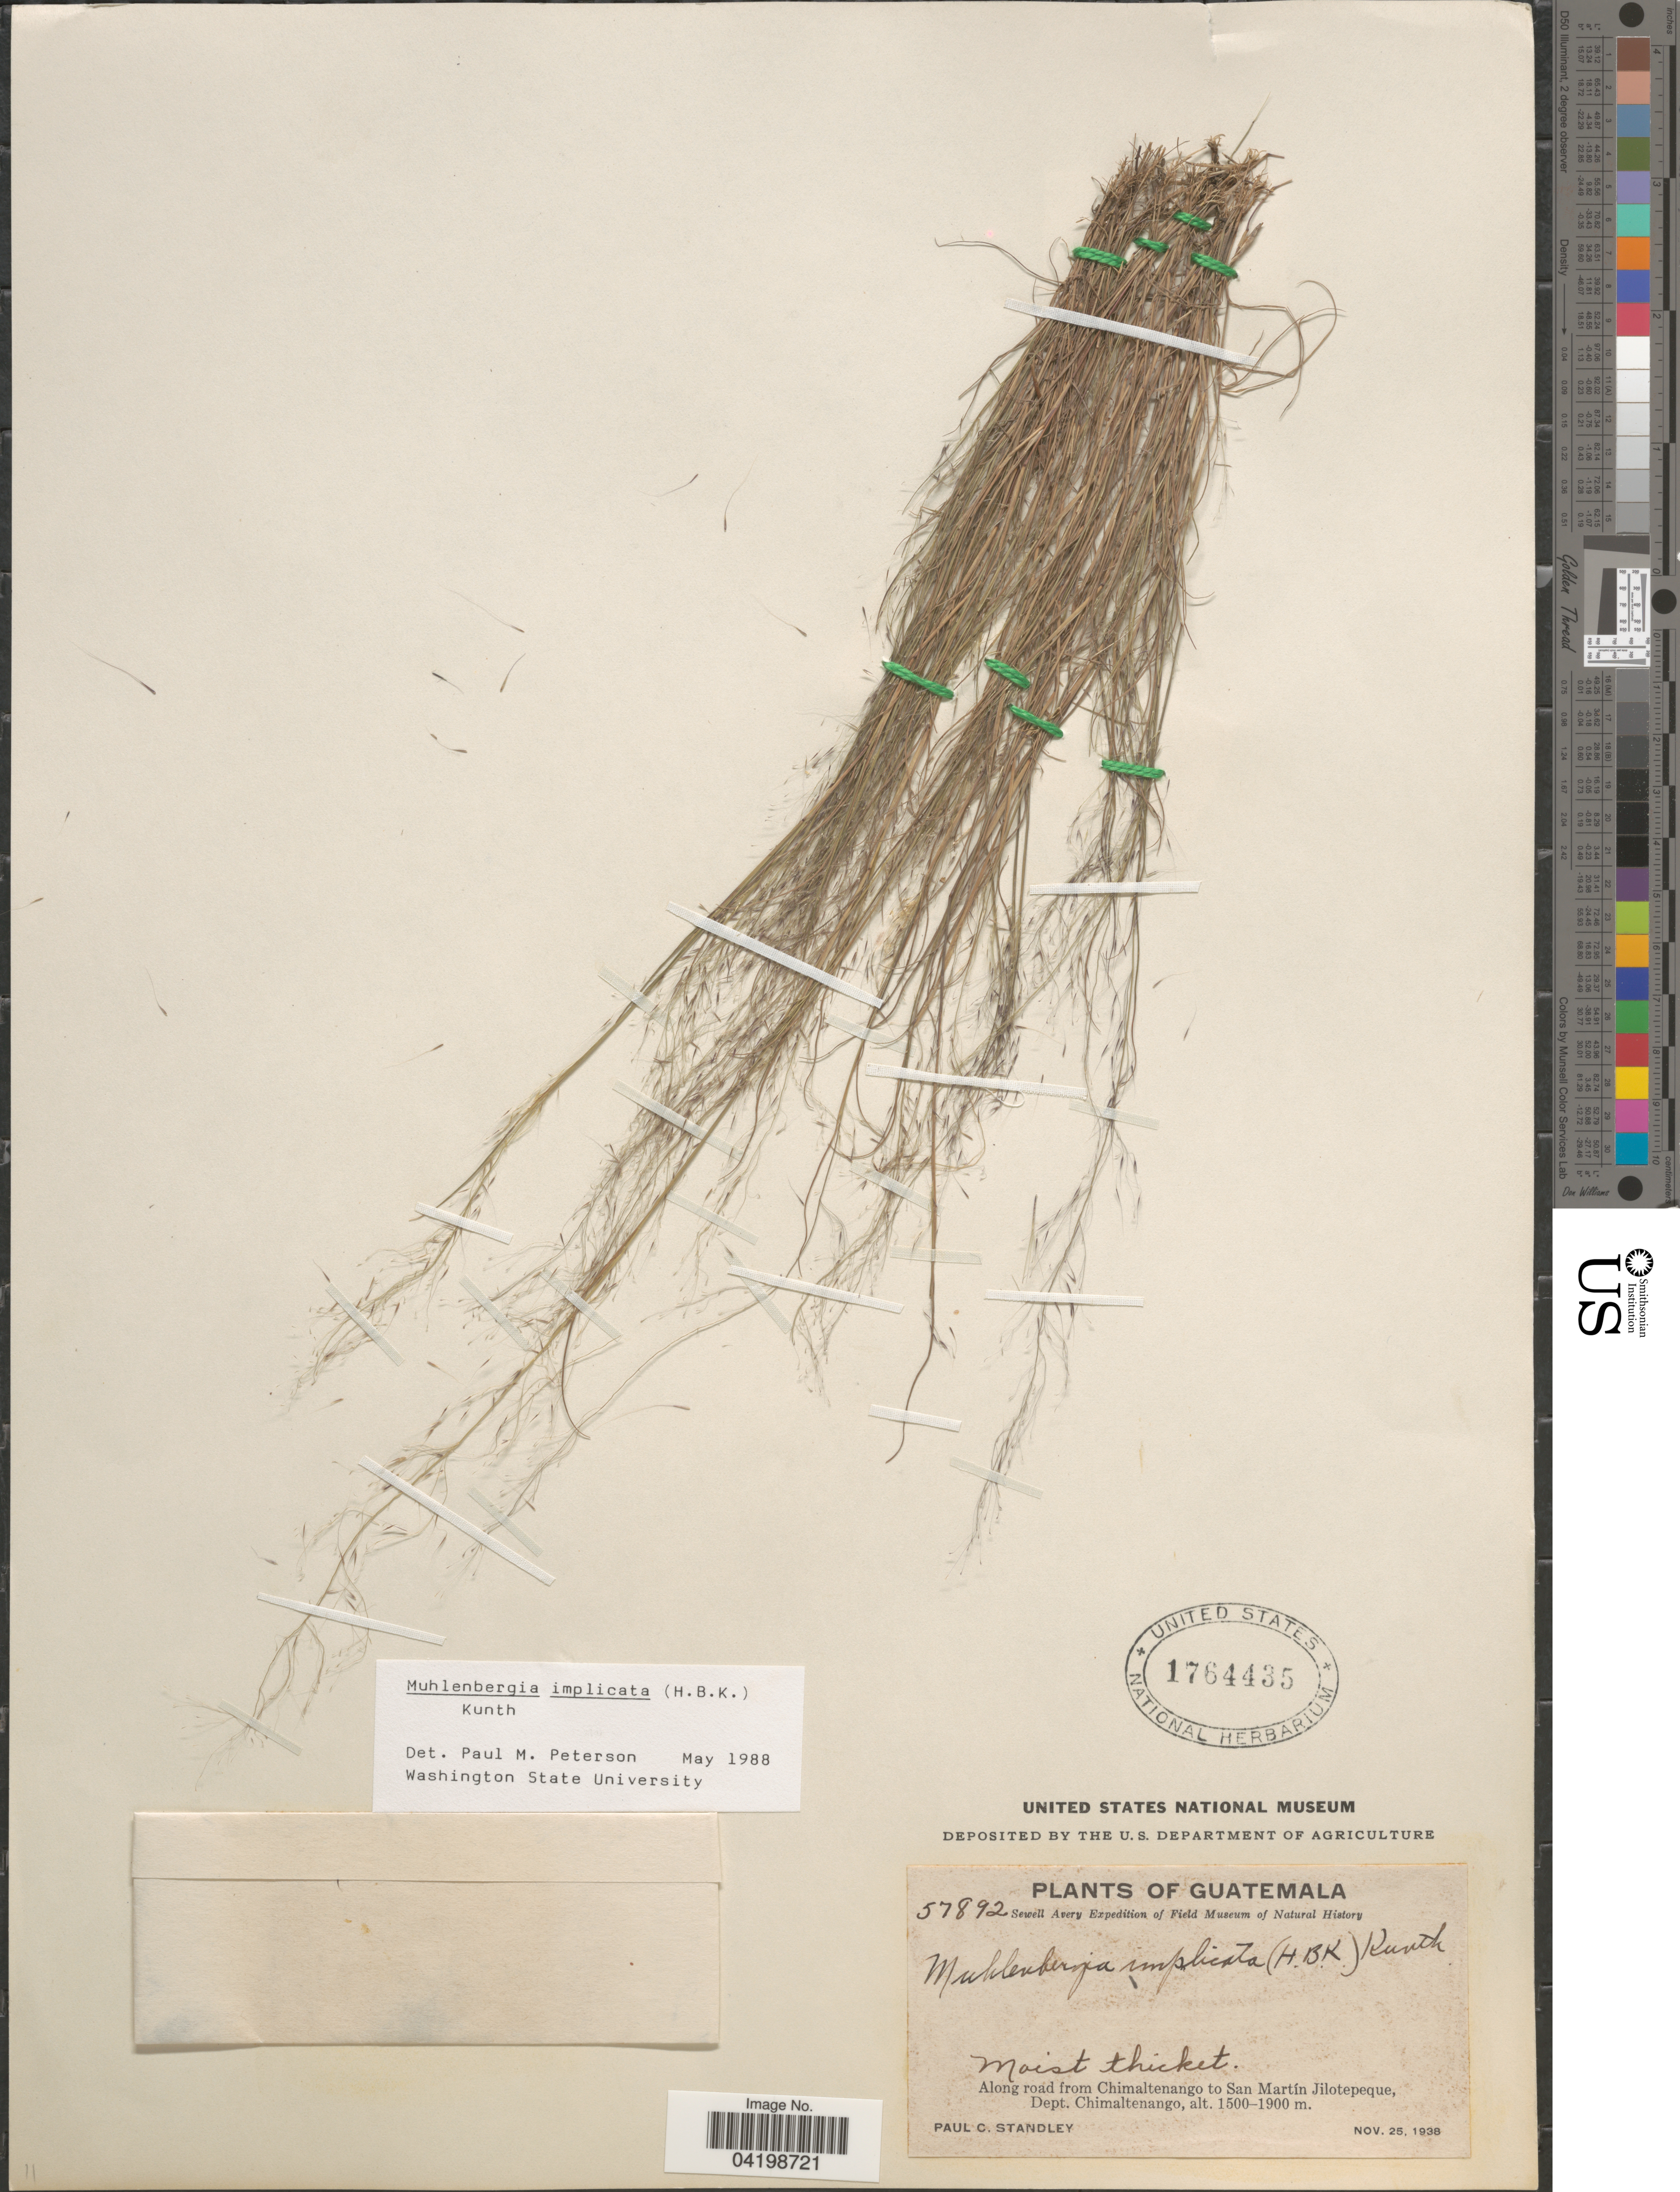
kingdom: Plantae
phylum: Tracheophyta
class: Liliopsida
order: Poales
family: Poaceae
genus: Muhlenbergia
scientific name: Muhlenbergia implicata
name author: (Kunth) Trin.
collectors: P. C. Standley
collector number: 57892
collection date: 1938-11-25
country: Guatemala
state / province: Chimaltenango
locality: Sewell Avery Expedition. Along road from Chimaltenango to San Martín Jilotepeque, Dept. Chimaltenango.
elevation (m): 1500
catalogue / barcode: US 1764435